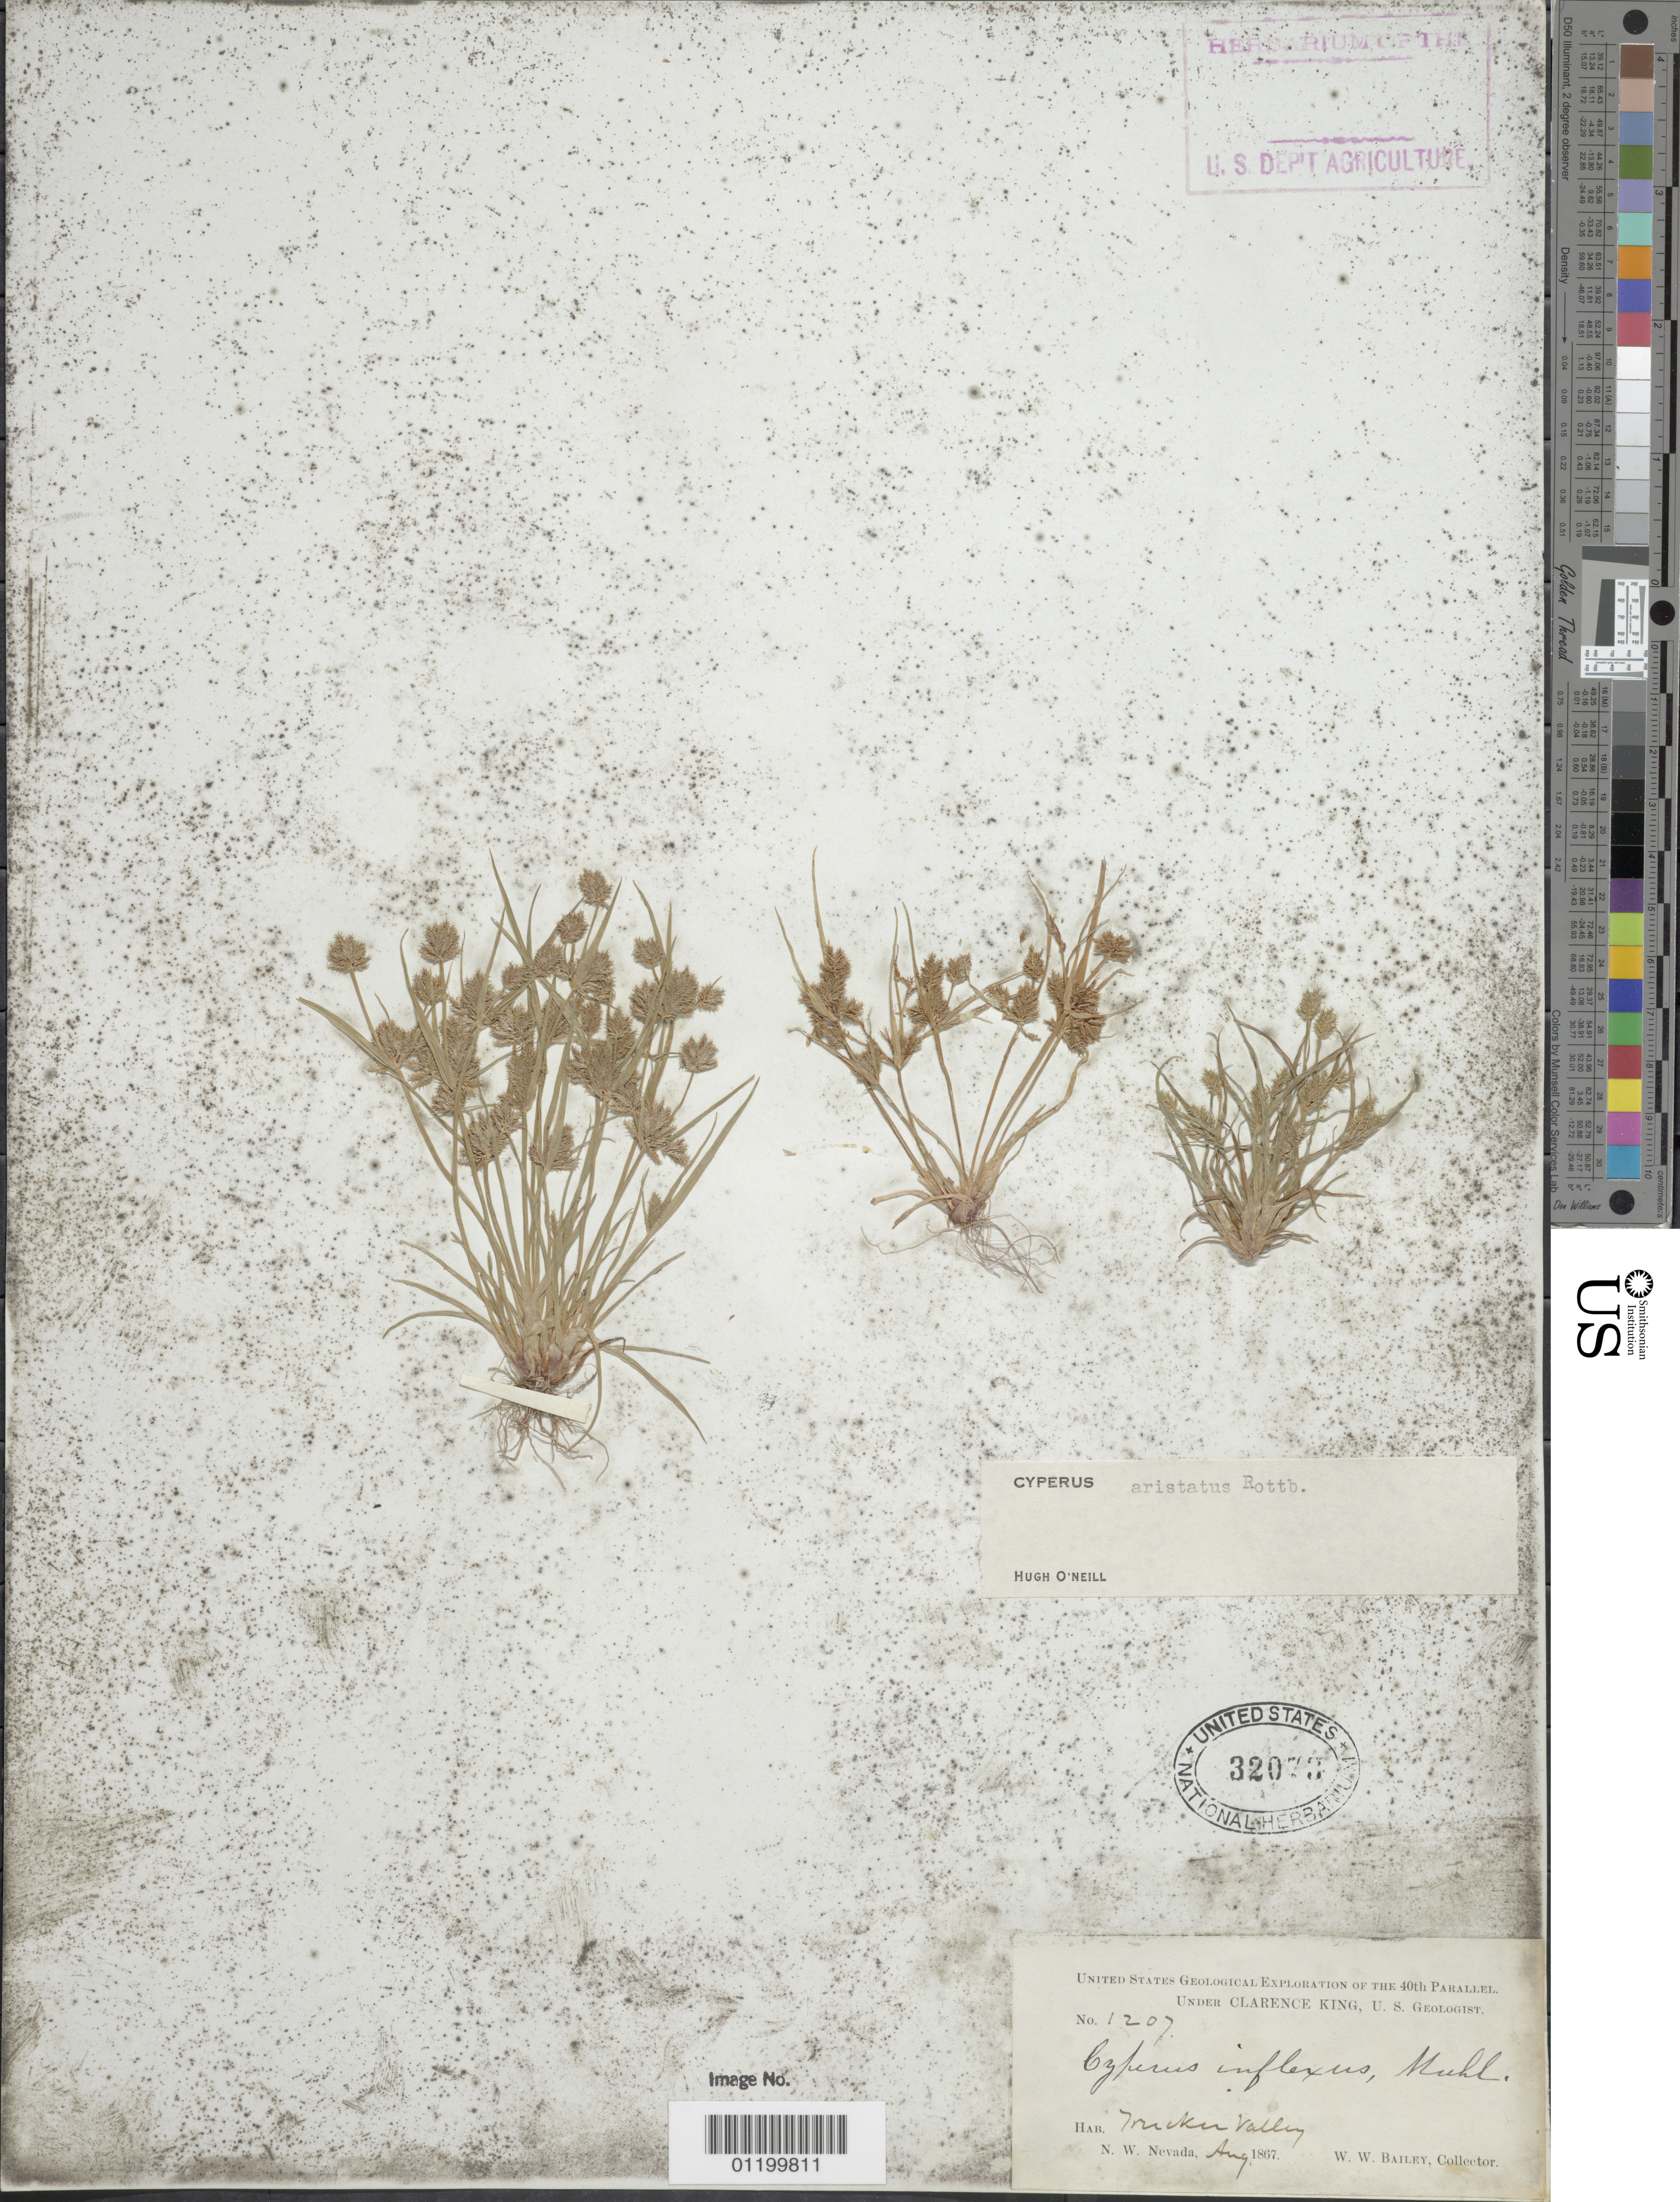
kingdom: Plantae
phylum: Tracheophyta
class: Liliopsida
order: Poales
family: Cyperaceae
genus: Cyperus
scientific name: Cyperus squarrosus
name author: L.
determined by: Strong, Mark T., (BOT), Smithsonian Institution - National Museum of Natural History (UNITED STATES)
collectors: W. W. Bailey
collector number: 1207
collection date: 1867-08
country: United States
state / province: Nevada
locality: Truckee Valley, N.W. Nevada.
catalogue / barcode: US 32073